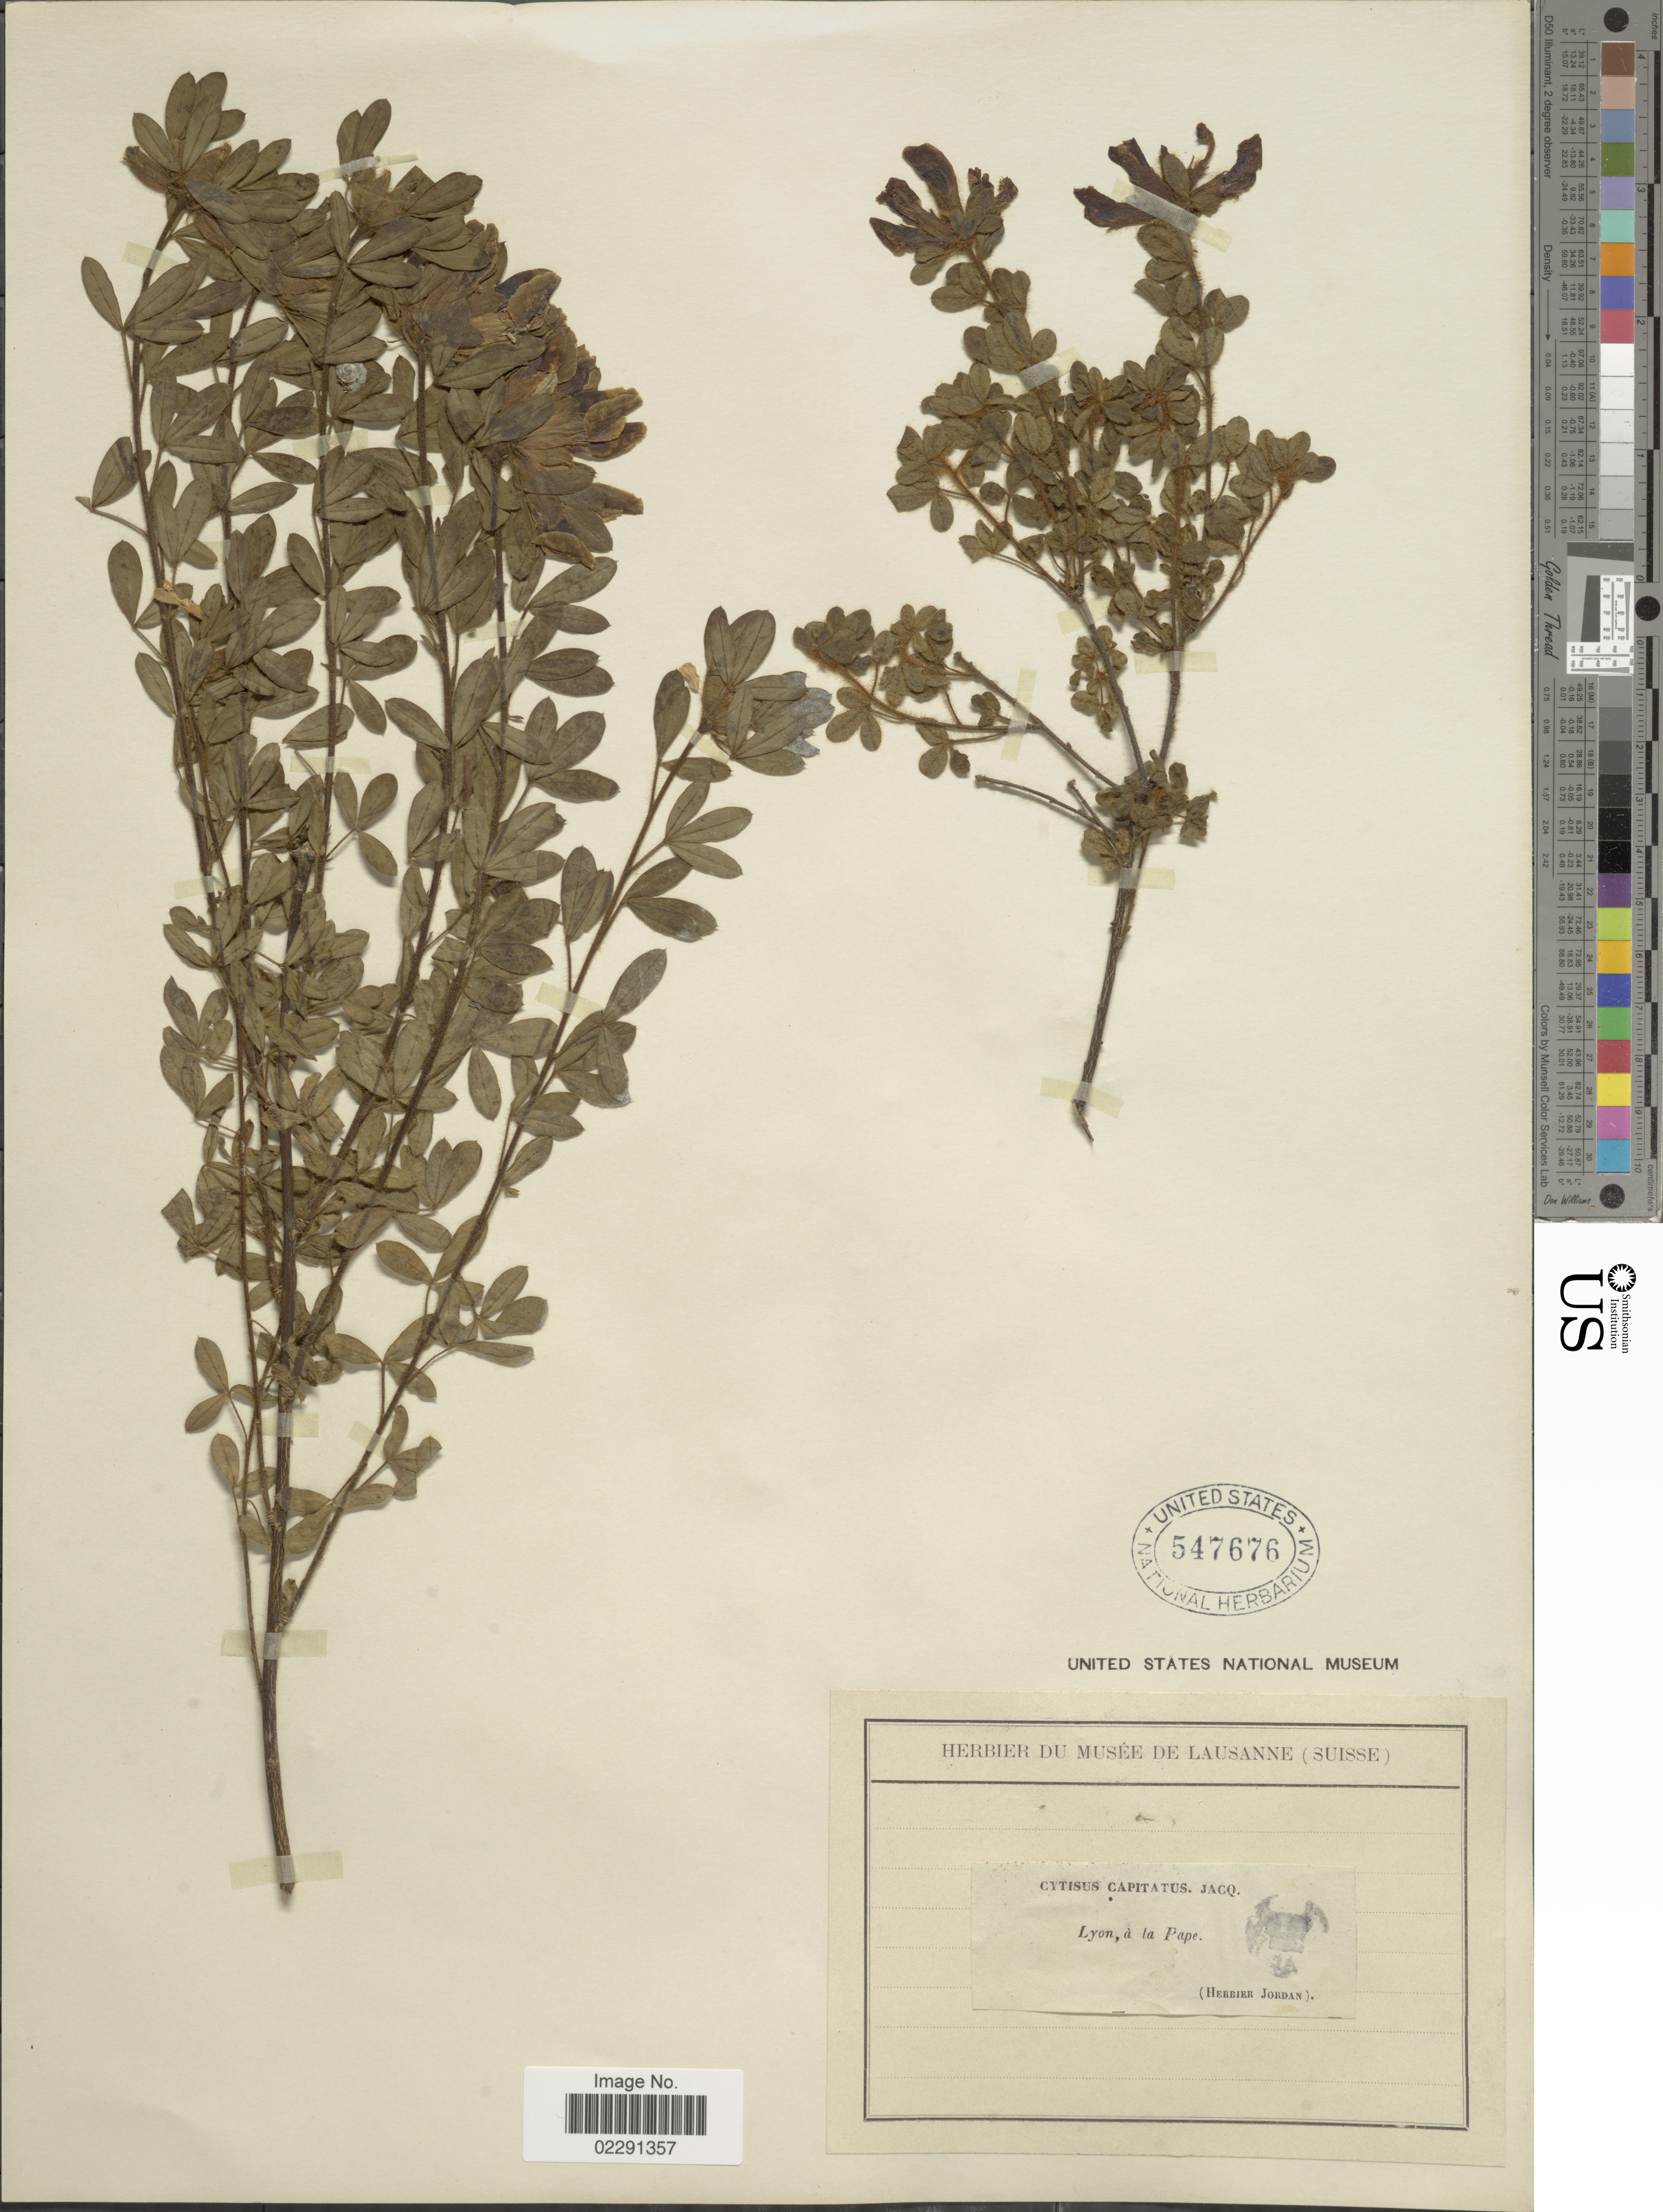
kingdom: Plantae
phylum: Tracheophyta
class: Magnoliopsida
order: Fabales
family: Fabaceae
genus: Cytisus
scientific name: Cytisus hirsutus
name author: L.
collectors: -. Jordan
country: France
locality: Lyon, a la Pape.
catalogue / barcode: US 547676